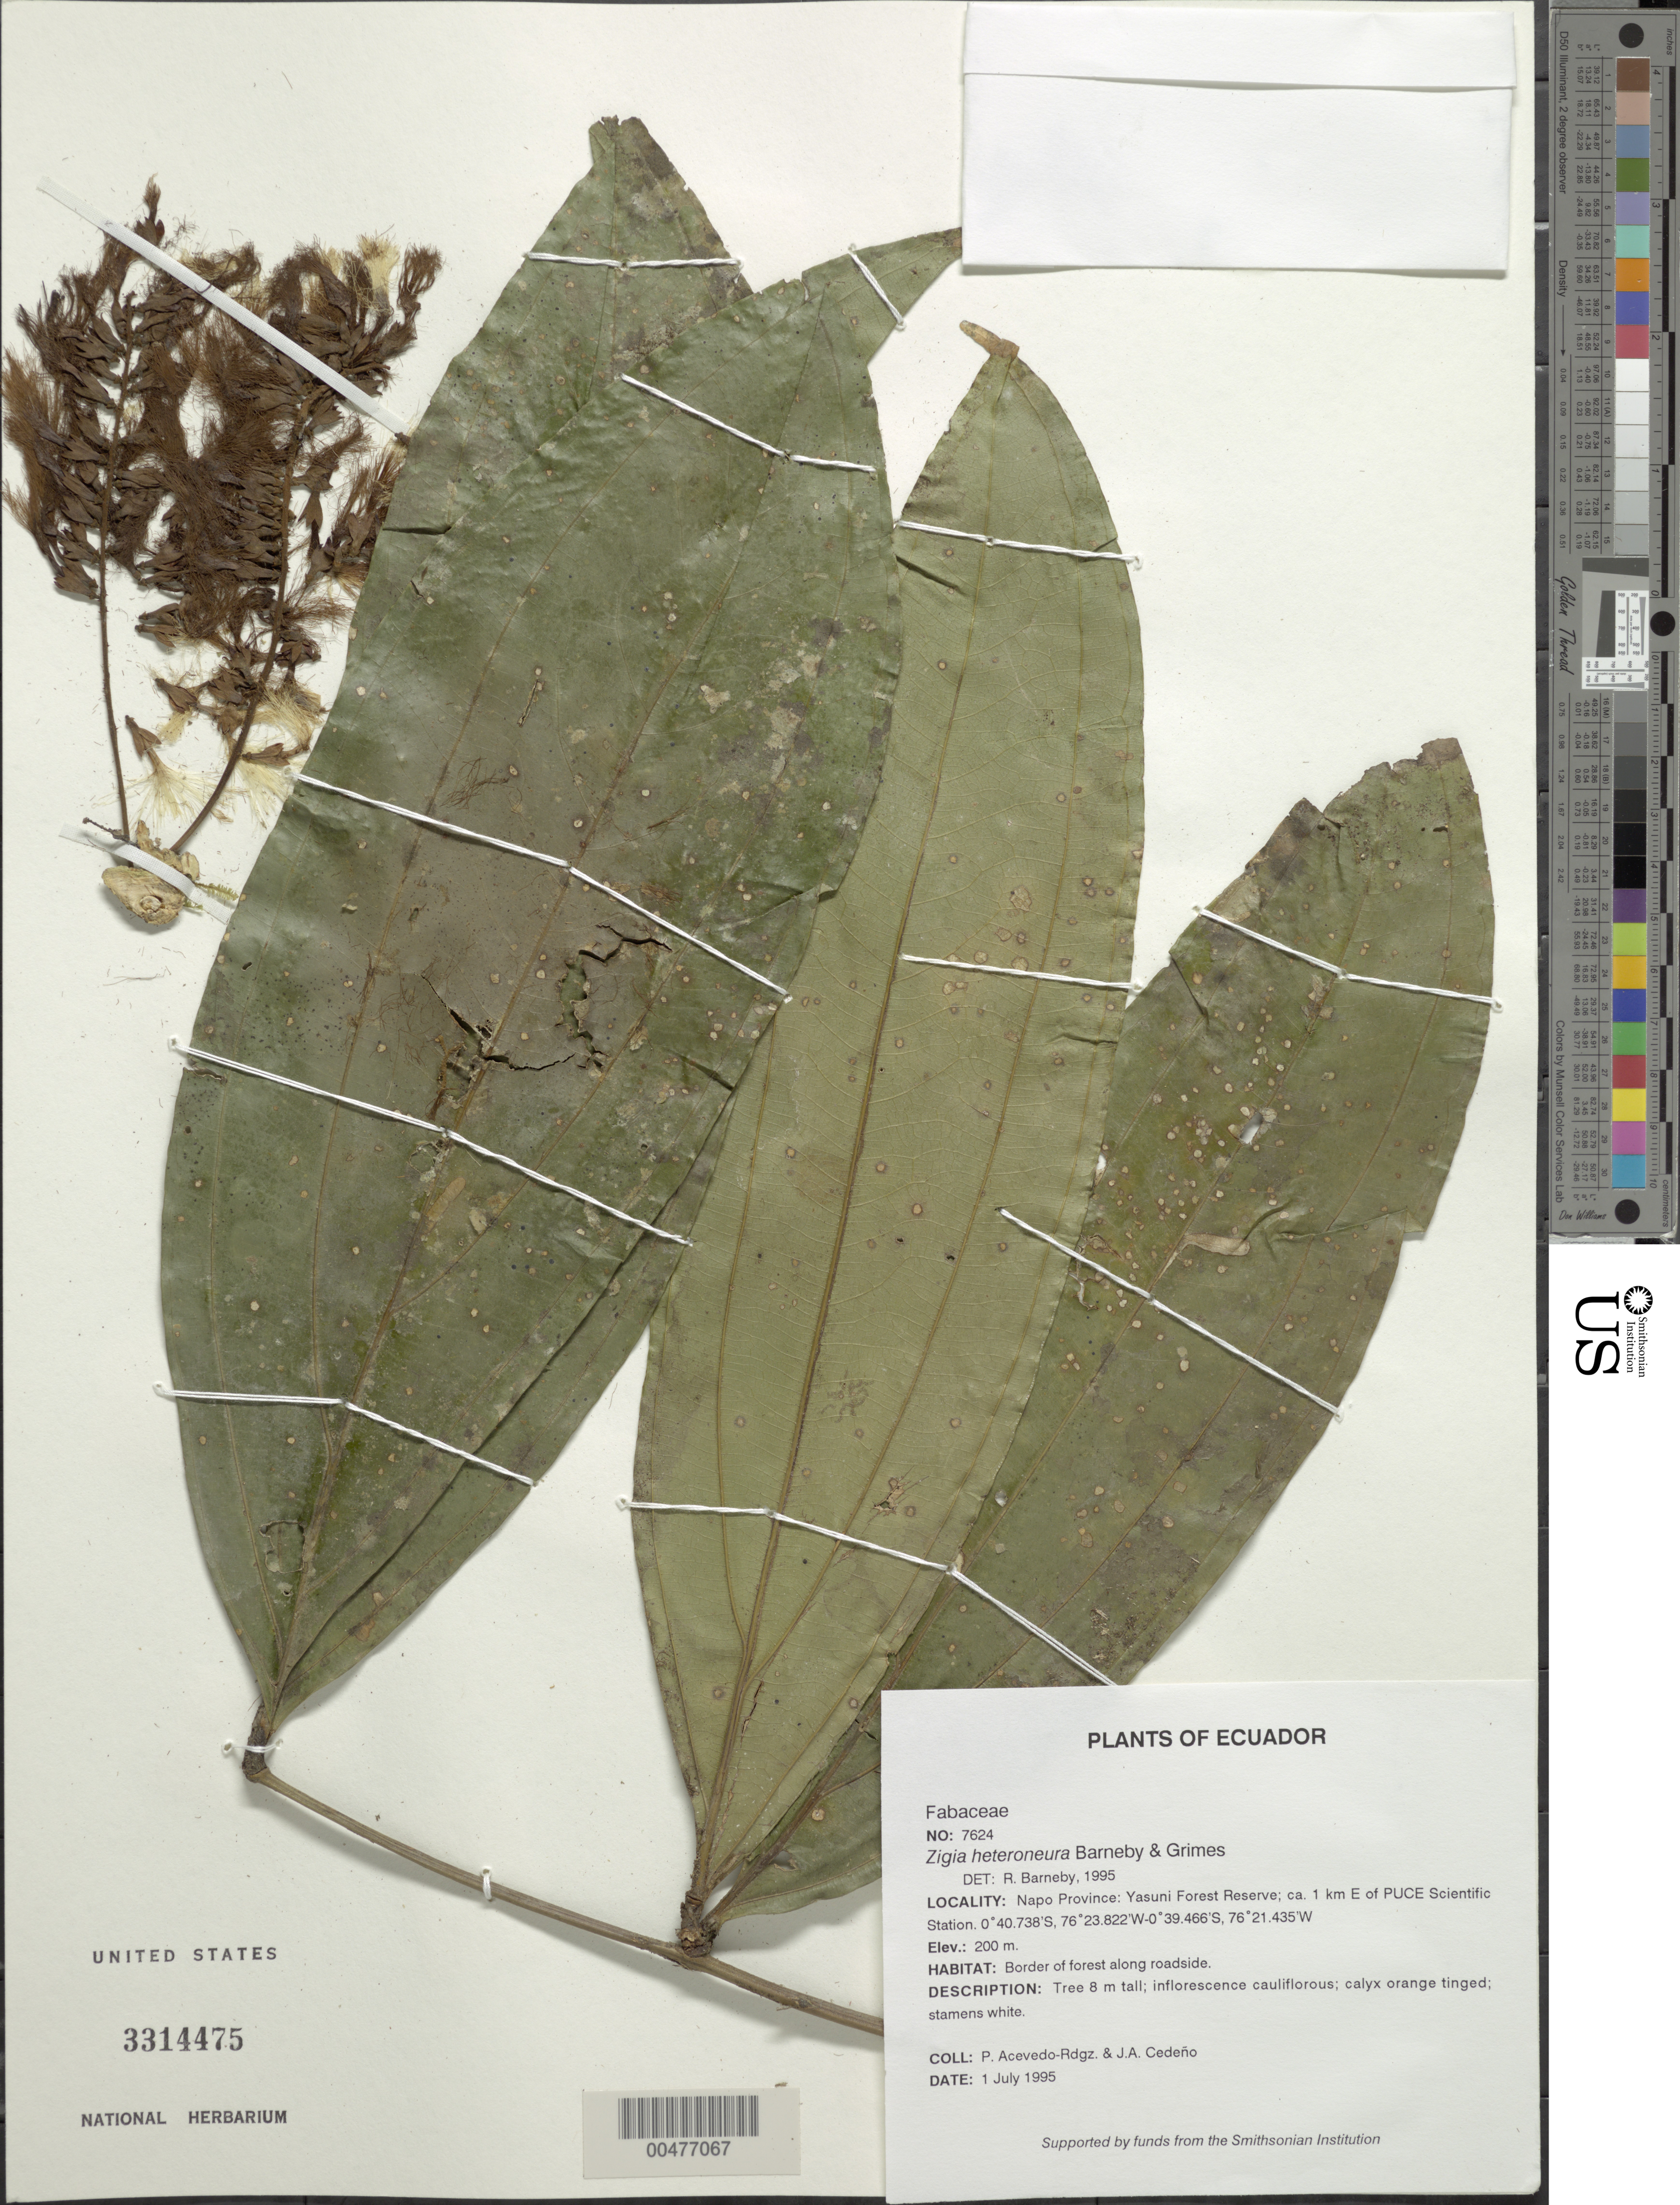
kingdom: Plantae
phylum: Tracheophyta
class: Magnoliopsida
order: Fabales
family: Fabaceae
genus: Zygia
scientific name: Zygia heteroneura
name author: Barneby & J.W. Grimes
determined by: Barneby, Rupert C., (NY)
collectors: P. Acevedo-Rodr. & J. A. Cedeño M.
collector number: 7624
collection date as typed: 01 Jul 1995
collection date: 1995-07-01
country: Ecuador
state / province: Napo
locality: Napo Province: Yasuni Forest Reserve; ca. 1 km E of PUCE Scientific Station.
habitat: Border of forest along roadside.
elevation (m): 200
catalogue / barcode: US 3314475